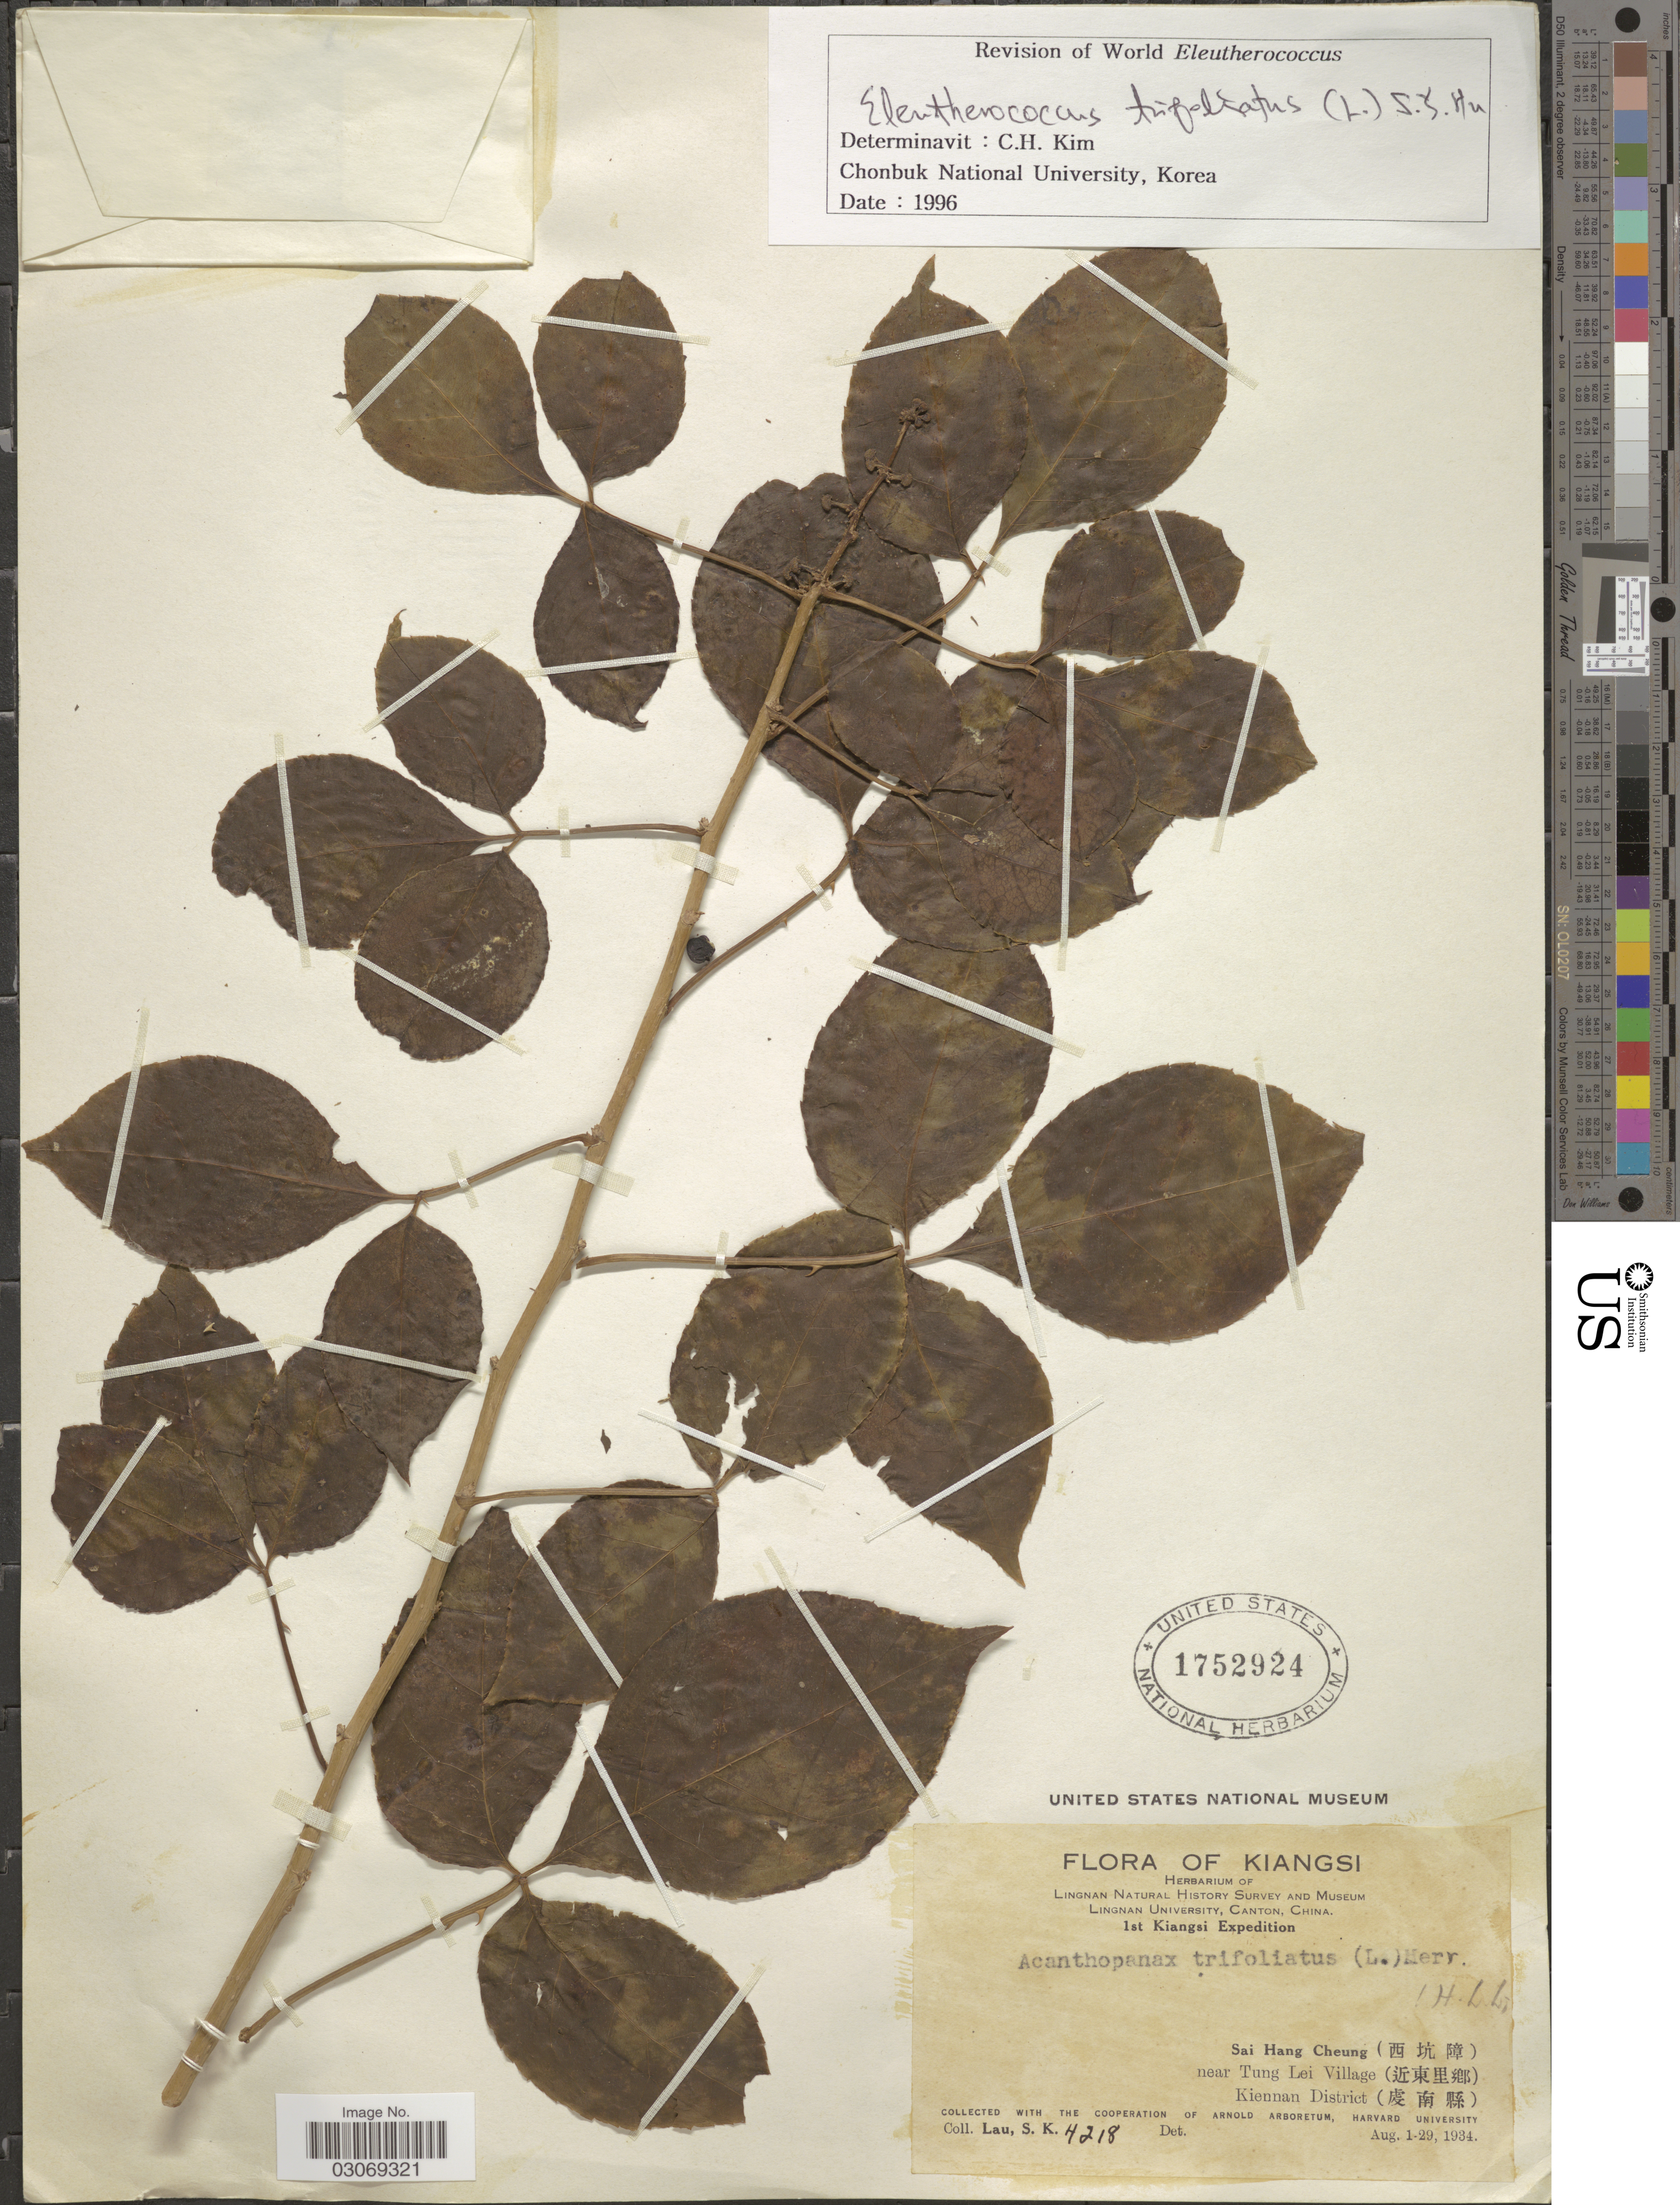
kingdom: Plantae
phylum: Tracheophyta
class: Magnoliopsida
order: Apiales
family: Araliaceae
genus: Eleutherococcus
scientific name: Eleutherococcus trifoliatus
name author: (L.) S.Y. Hu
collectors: S. K. Lau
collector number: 4218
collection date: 1934-08-01/1934-08-29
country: China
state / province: Jiangxi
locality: Kiangsi. Sai Hang Cheung. near Tung Lei Village. Kiennan District.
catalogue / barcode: US 1752924